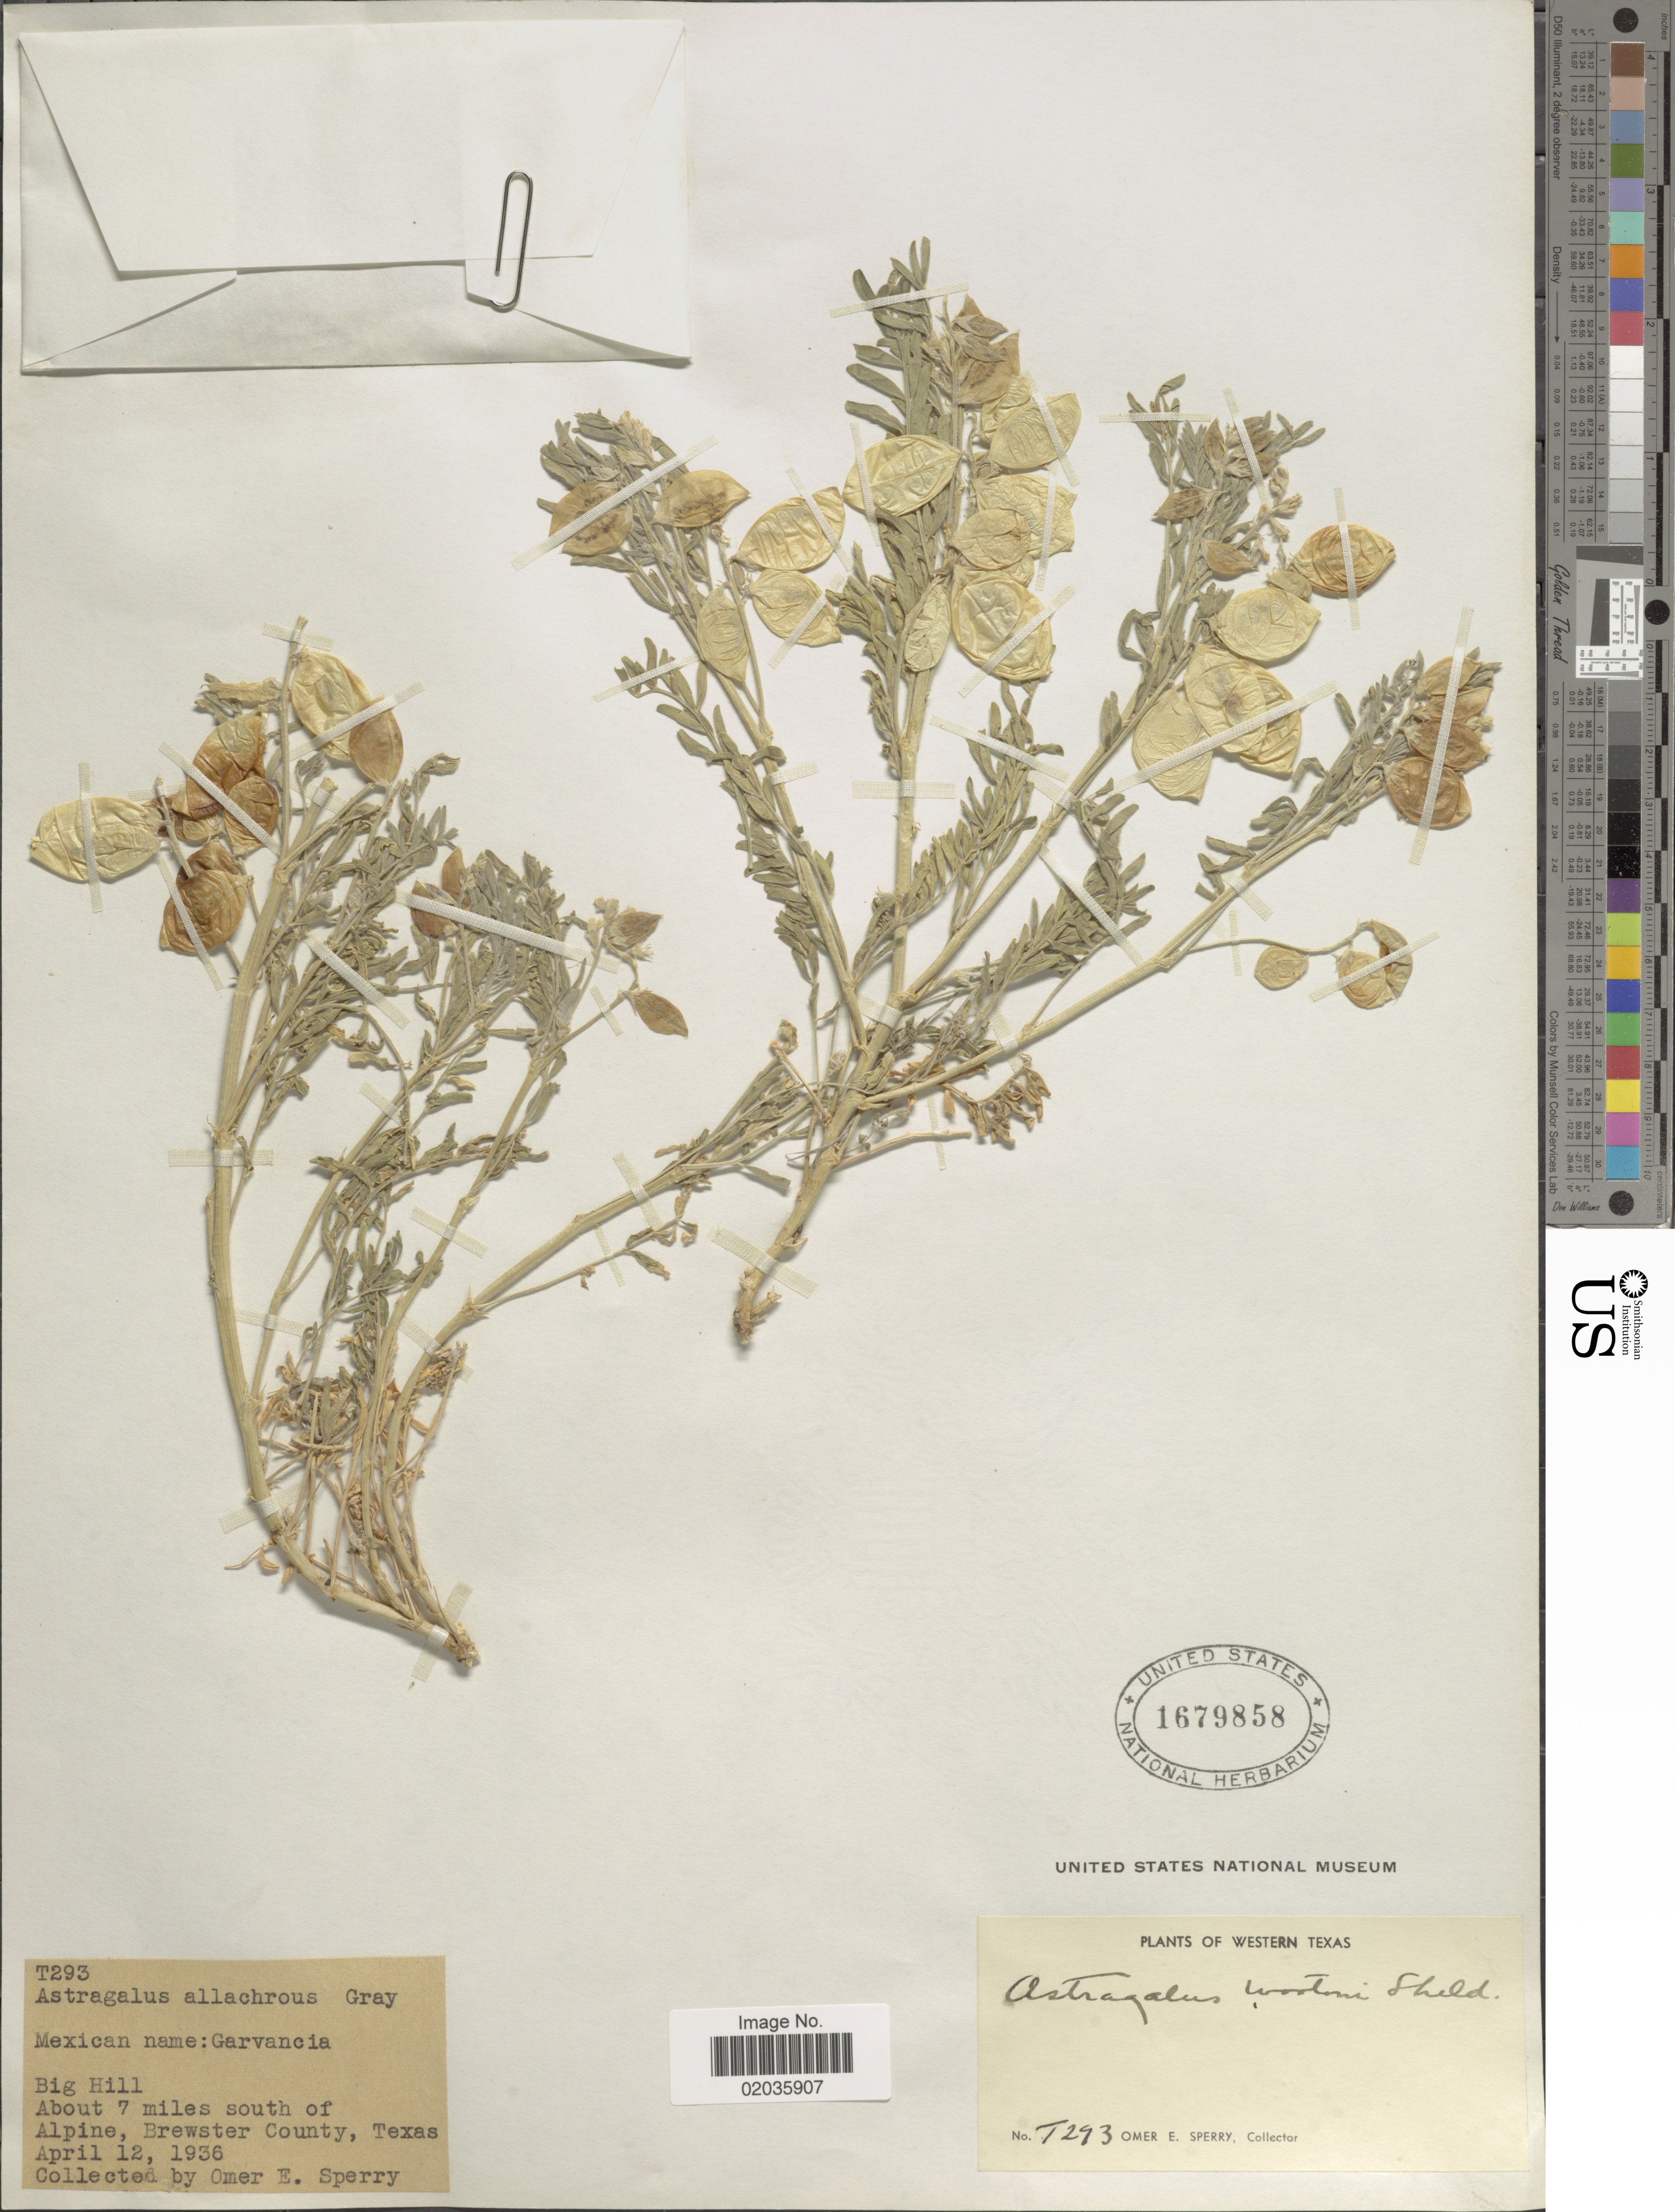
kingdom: Plantae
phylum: Tracheophyta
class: Magnoliopsida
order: Fabales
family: Fabaceae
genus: Astragalus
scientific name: Astragalus wootonii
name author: E. Sheld.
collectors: O. E. Sperry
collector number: T293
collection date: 1936-04-12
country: United States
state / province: Texas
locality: Western Texas, Big Hill, About 7 miles south of Alpine,Brewster County, Texas.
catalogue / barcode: US 1679858